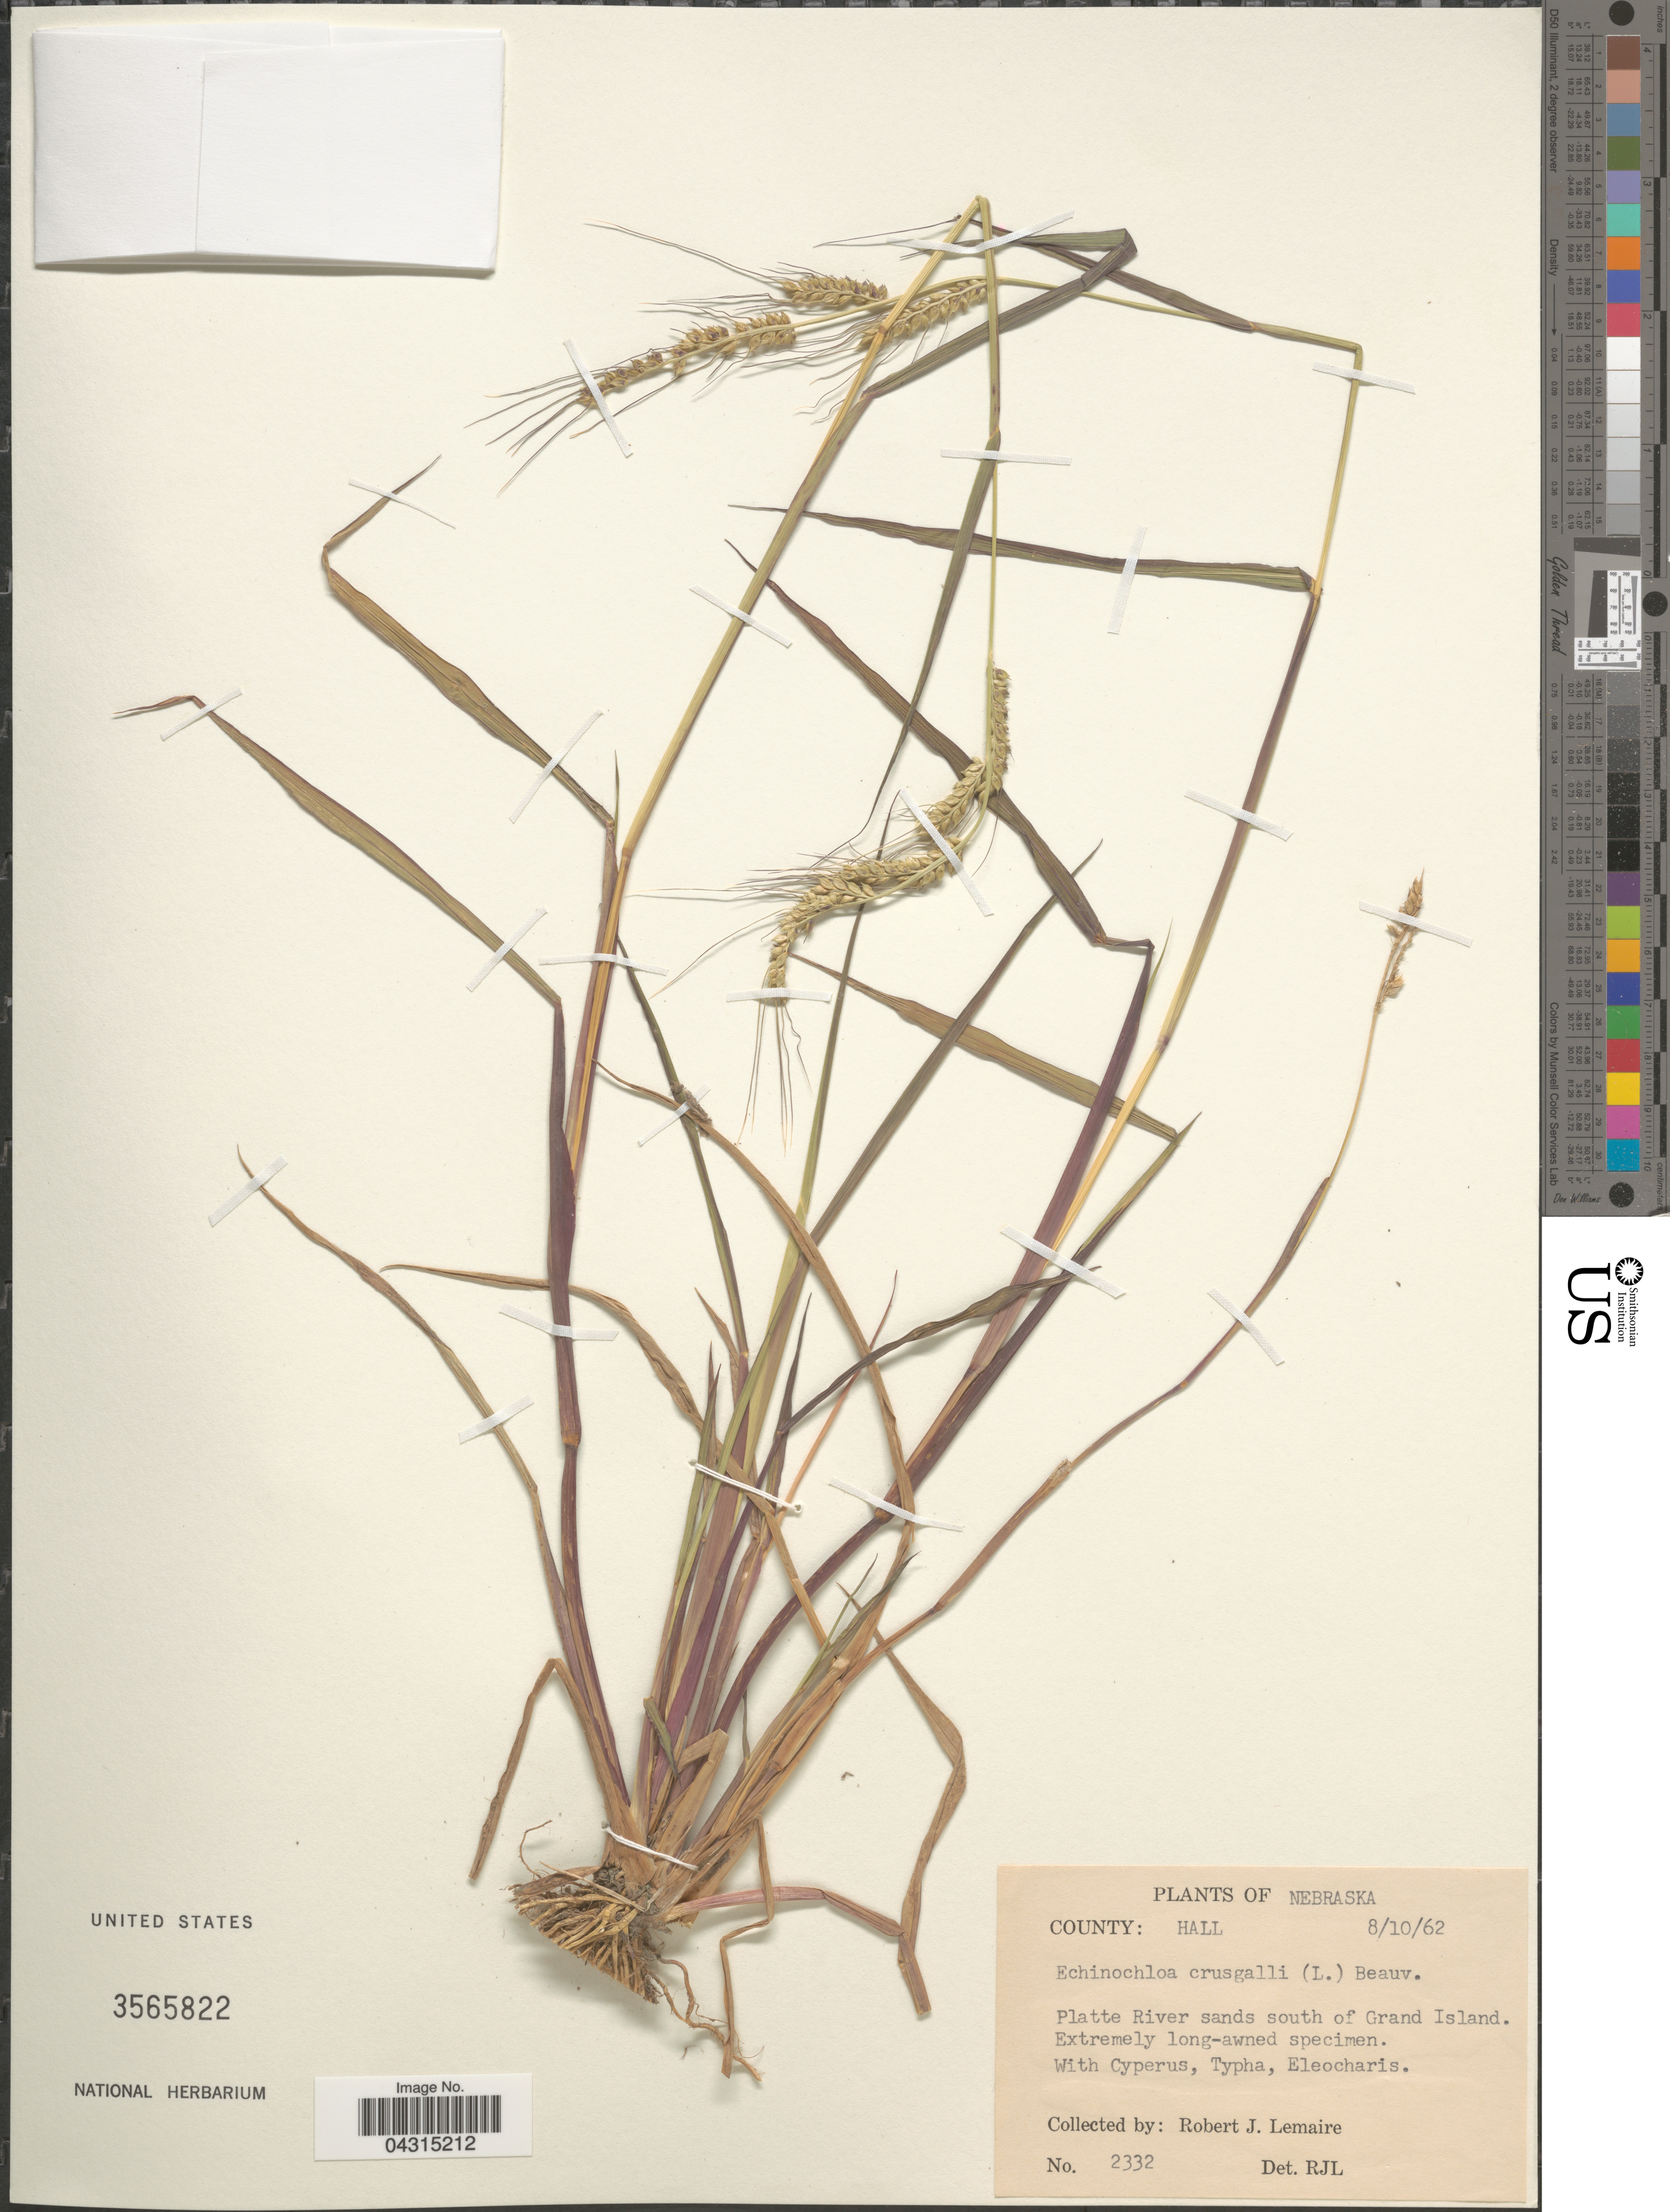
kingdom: Plantae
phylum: Tracheophyta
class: Liliopsida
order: Poales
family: Poaceae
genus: Echinochloa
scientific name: Echinochloa crus-galli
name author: (L.) P. Beauv.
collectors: R. J. Lemaire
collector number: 2332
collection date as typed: Transcribed d/m/y: 10/8/62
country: United States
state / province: Nebraska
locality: County: Hall. Platte River sands south of Grand Island.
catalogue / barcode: US 3565822